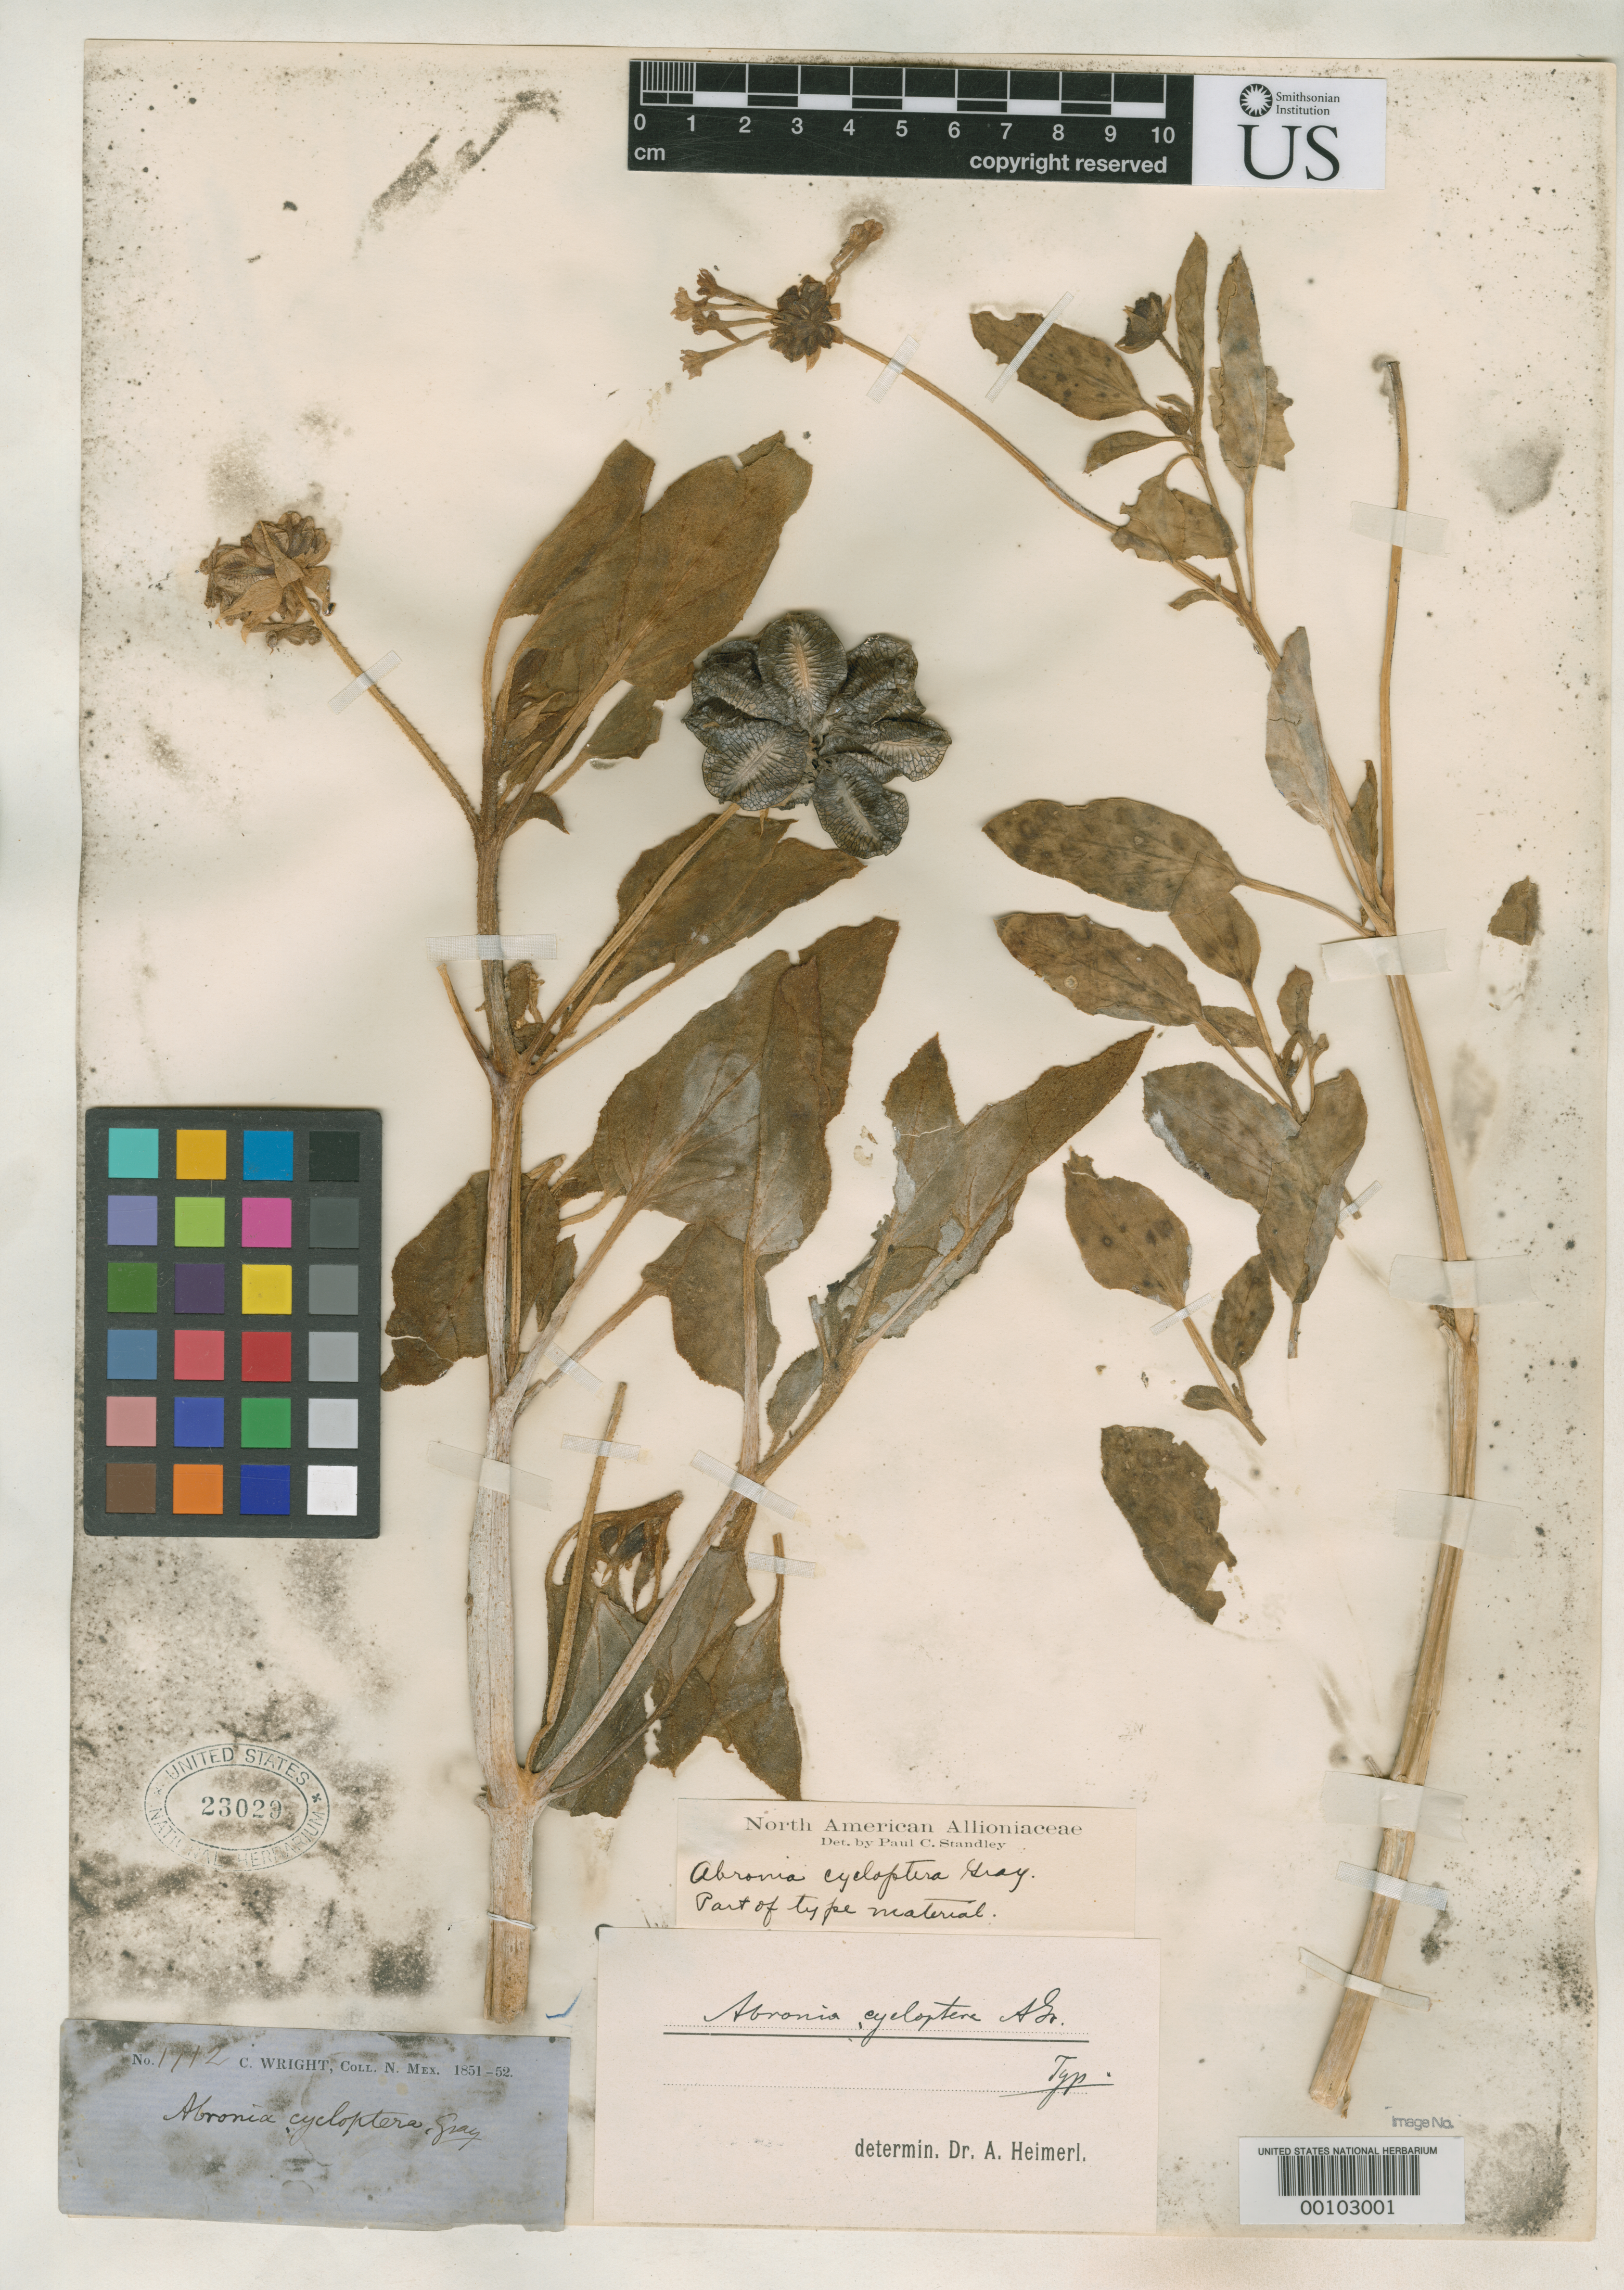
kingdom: Plantae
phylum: Tracheophyta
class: Magnoliopsida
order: Caryophyllales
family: Nyctaginaceae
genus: Abronia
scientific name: Abronia cycloptera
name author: A. Gray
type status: Isotype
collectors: C. Wright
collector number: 1712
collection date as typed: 1851 to -- --- 1852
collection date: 1851/1852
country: United States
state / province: New Mexico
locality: Rio Grande.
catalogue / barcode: US 23029